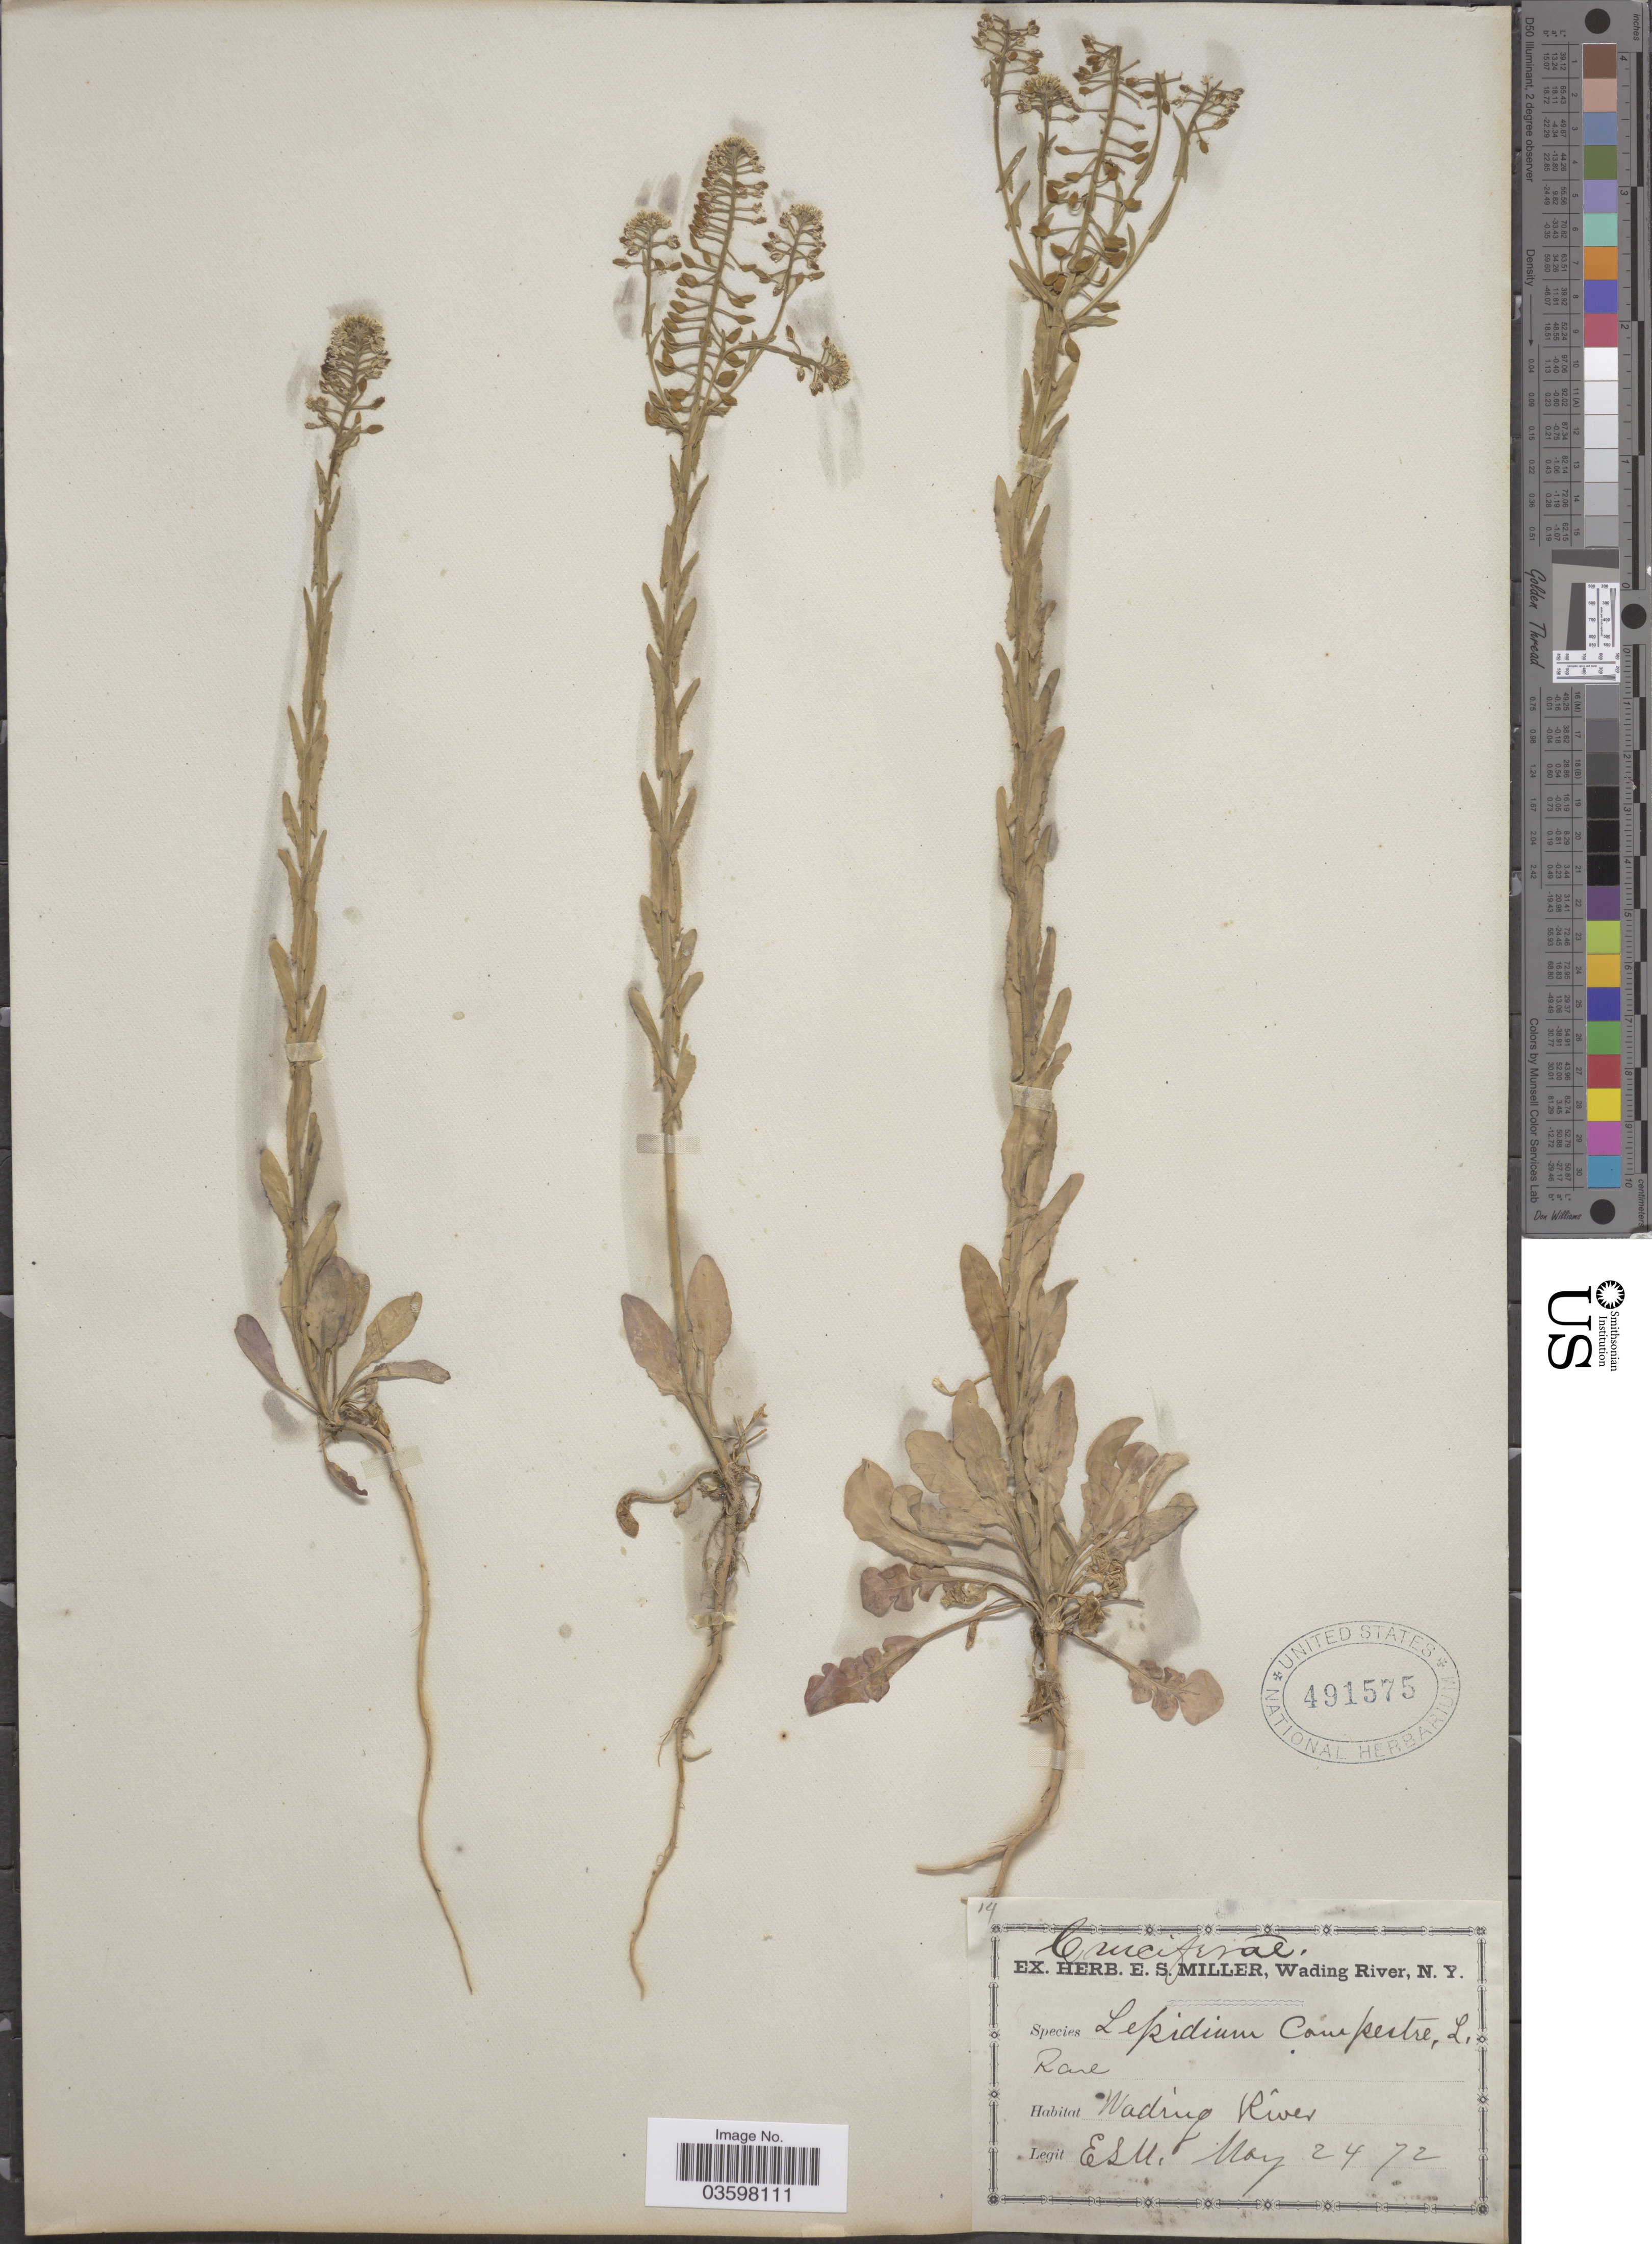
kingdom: Plantae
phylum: Tracheophyta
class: Magnoliopsida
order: Brassicales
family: Brassicaceae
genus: Lepidium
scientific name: Lepidium campestre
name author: (L.) W.T. Aiton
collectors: E. S. Miller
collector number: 14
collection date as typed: Transcribed d/m/y: 24/5/72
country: United States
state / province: New York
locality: Wading River.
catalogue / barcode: US 491575